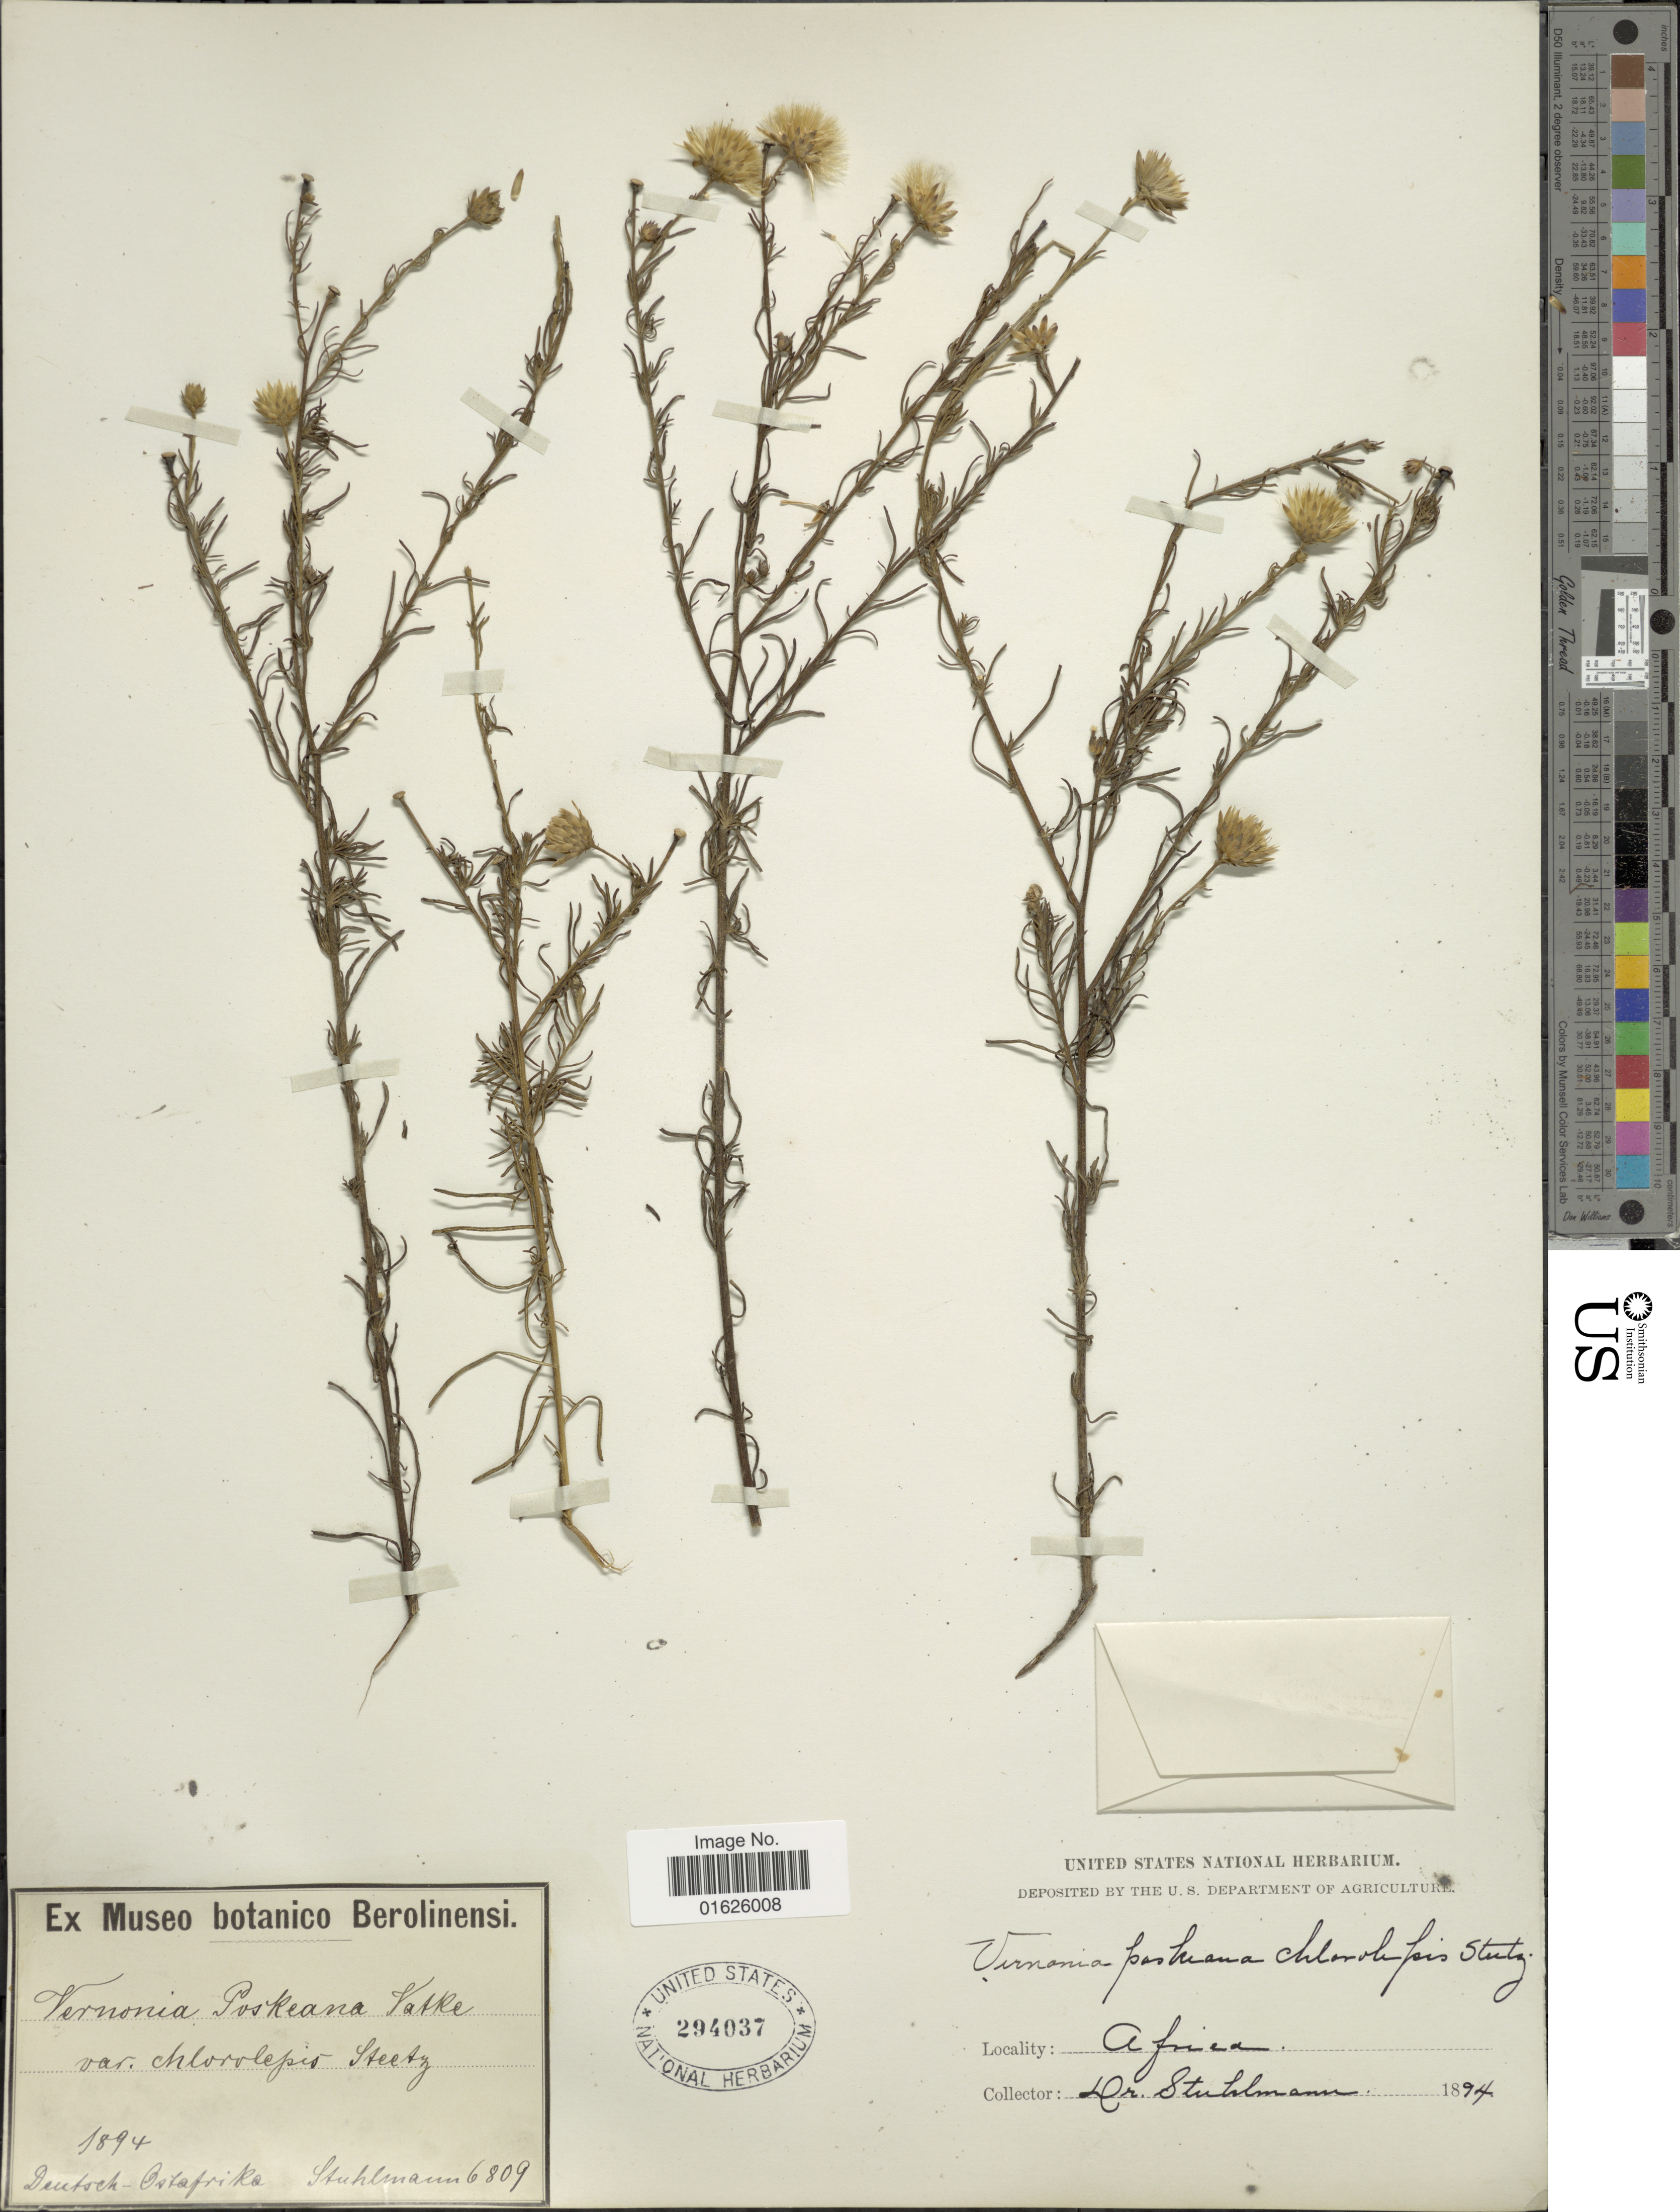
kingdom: Plantae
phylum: Tracheophyta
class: Magnoliopsida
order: Asterales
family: Asteraceae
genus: Polydora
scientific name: Polydora poskeana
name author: (Vatke & Hildebr.) H. Rob.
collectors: -. Stuhlmann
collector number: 6809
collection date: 1894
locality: Deutch - Ostafrika.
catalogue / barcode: US 294037